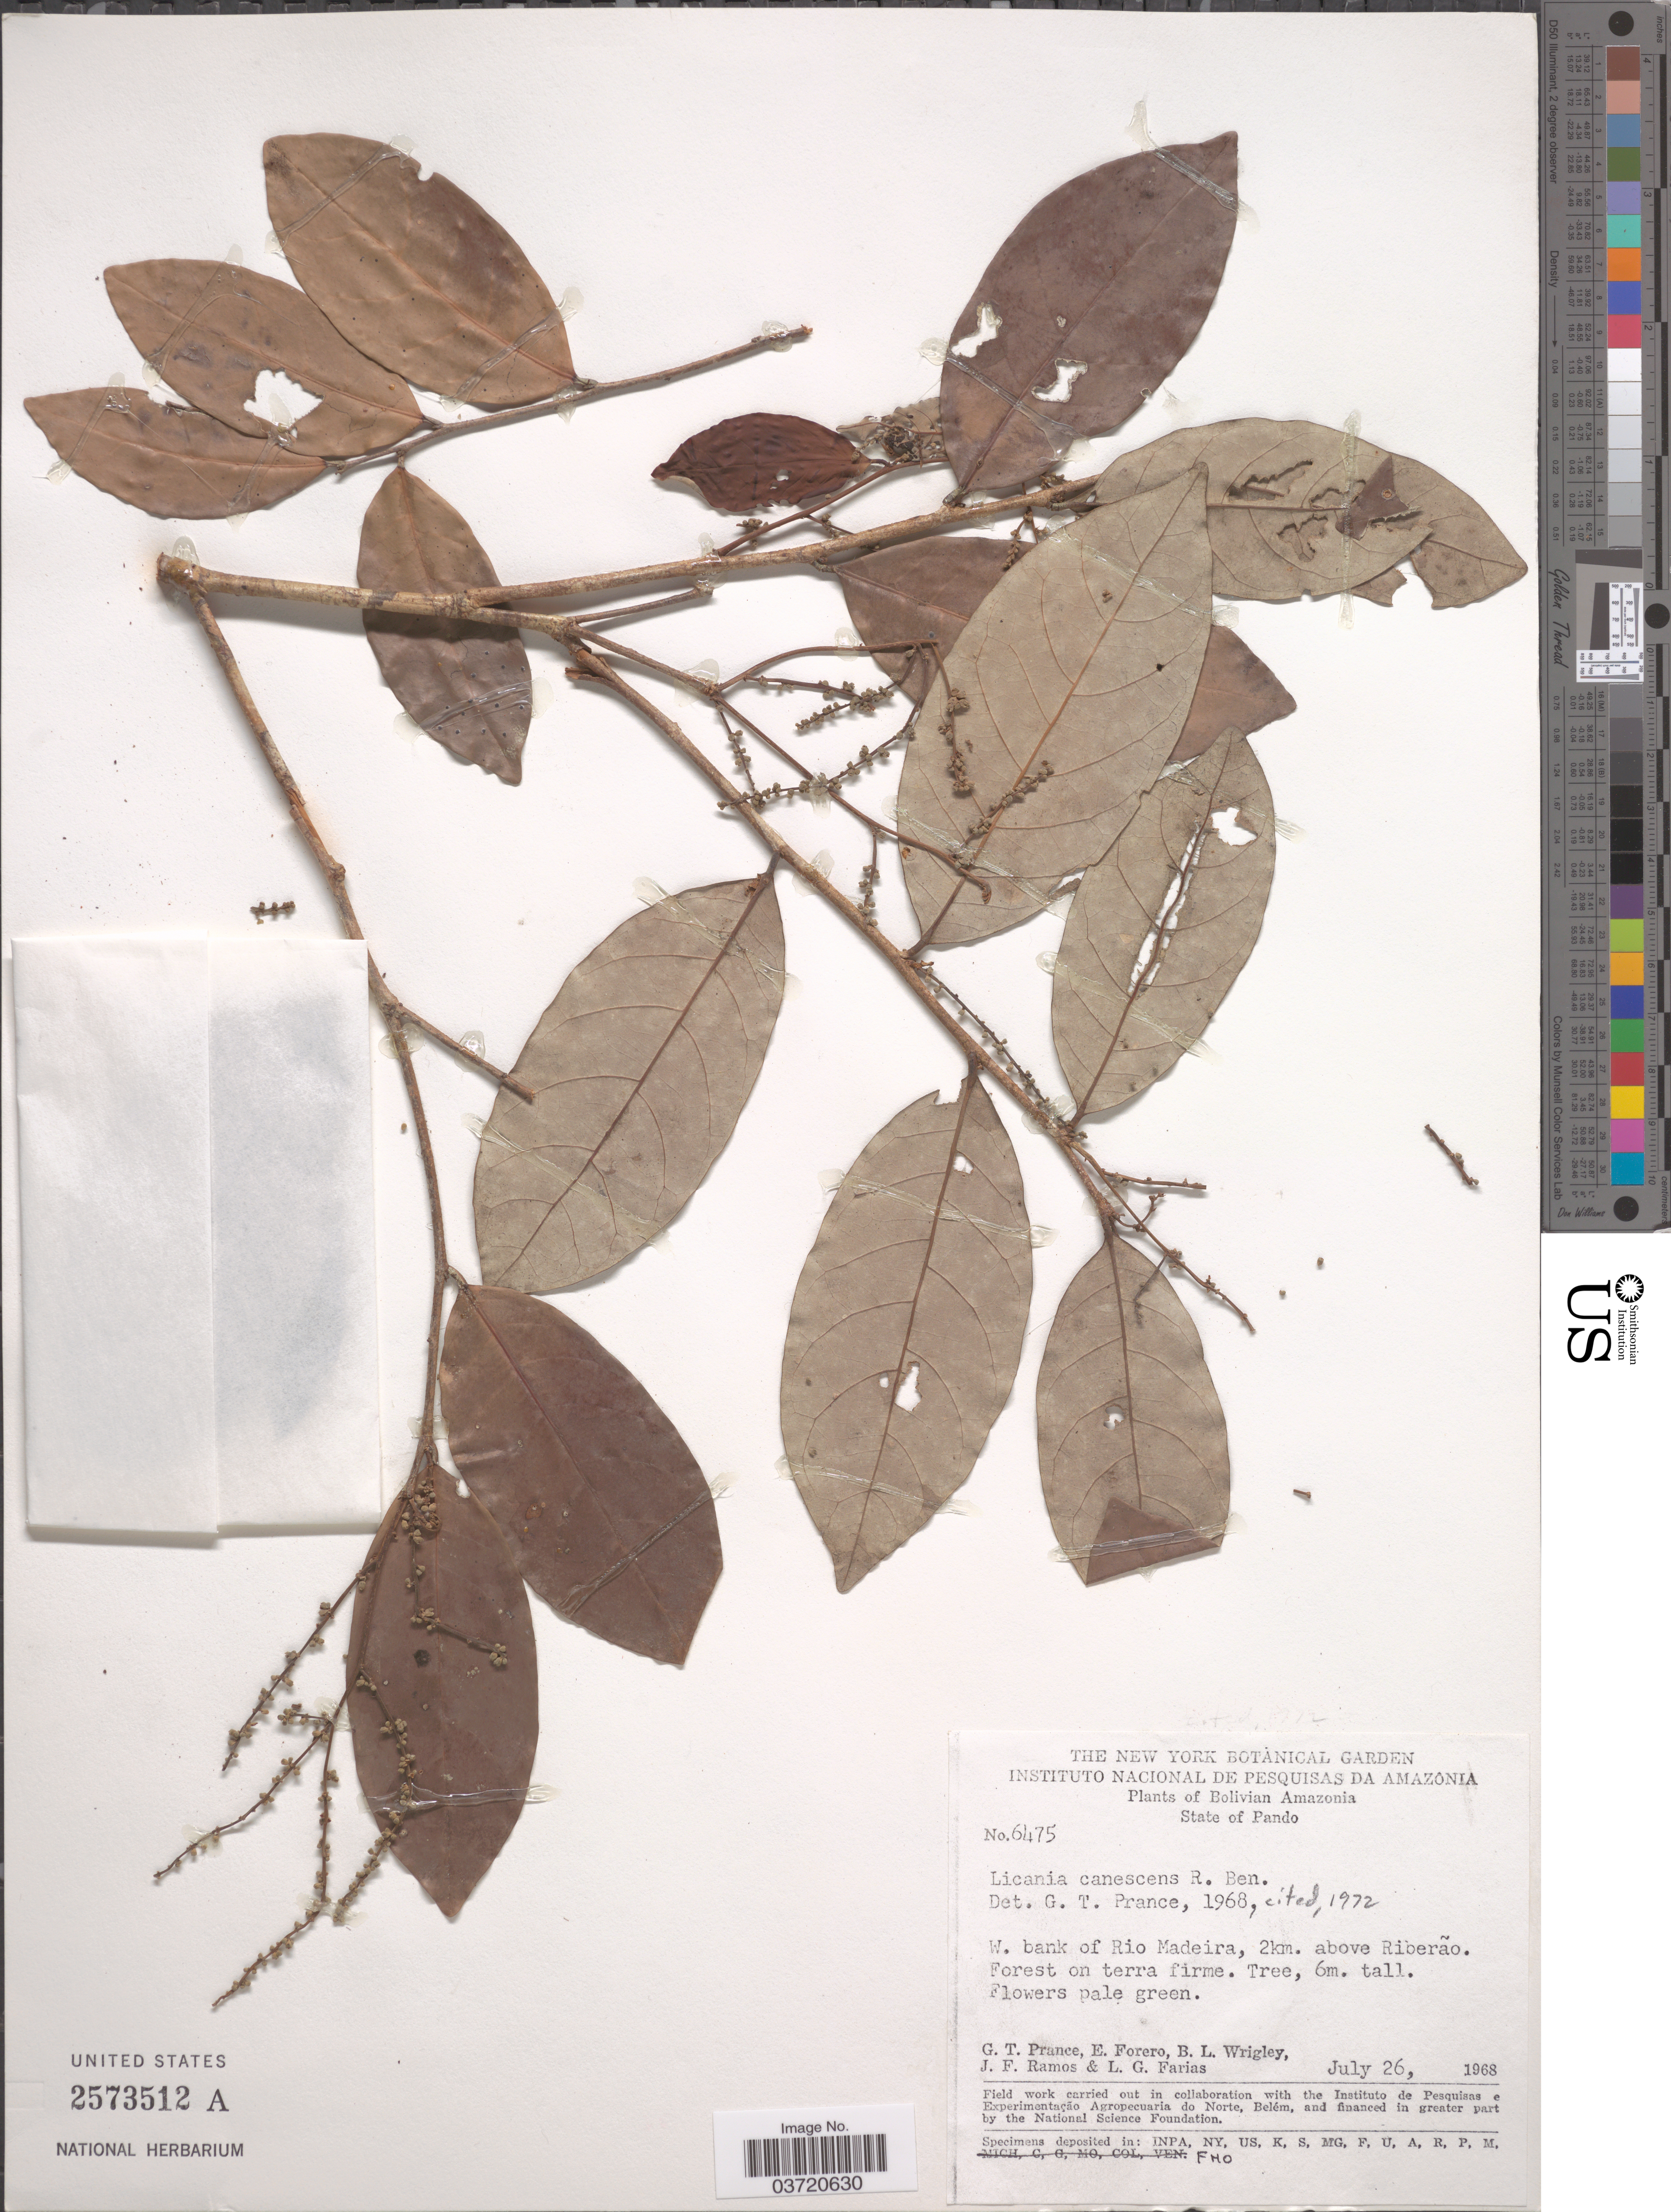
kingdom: Plantae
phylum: Tracheophyta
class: Magnoliopsida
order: Malpighiales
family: Chrysobalanaceae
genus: Licania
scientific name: Licania canescens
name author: Benoist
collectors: G. T. Prance, E. Forero, B. L. Wrigley, J. F. Ramos & L. G. Farias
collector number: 6475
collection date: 1968-07-26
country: Bolivia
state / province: Pando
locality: Bolivian Amazonia. W. bank of Rio Madeira, 2 km. above Riberão.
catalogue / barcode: US 2573512A